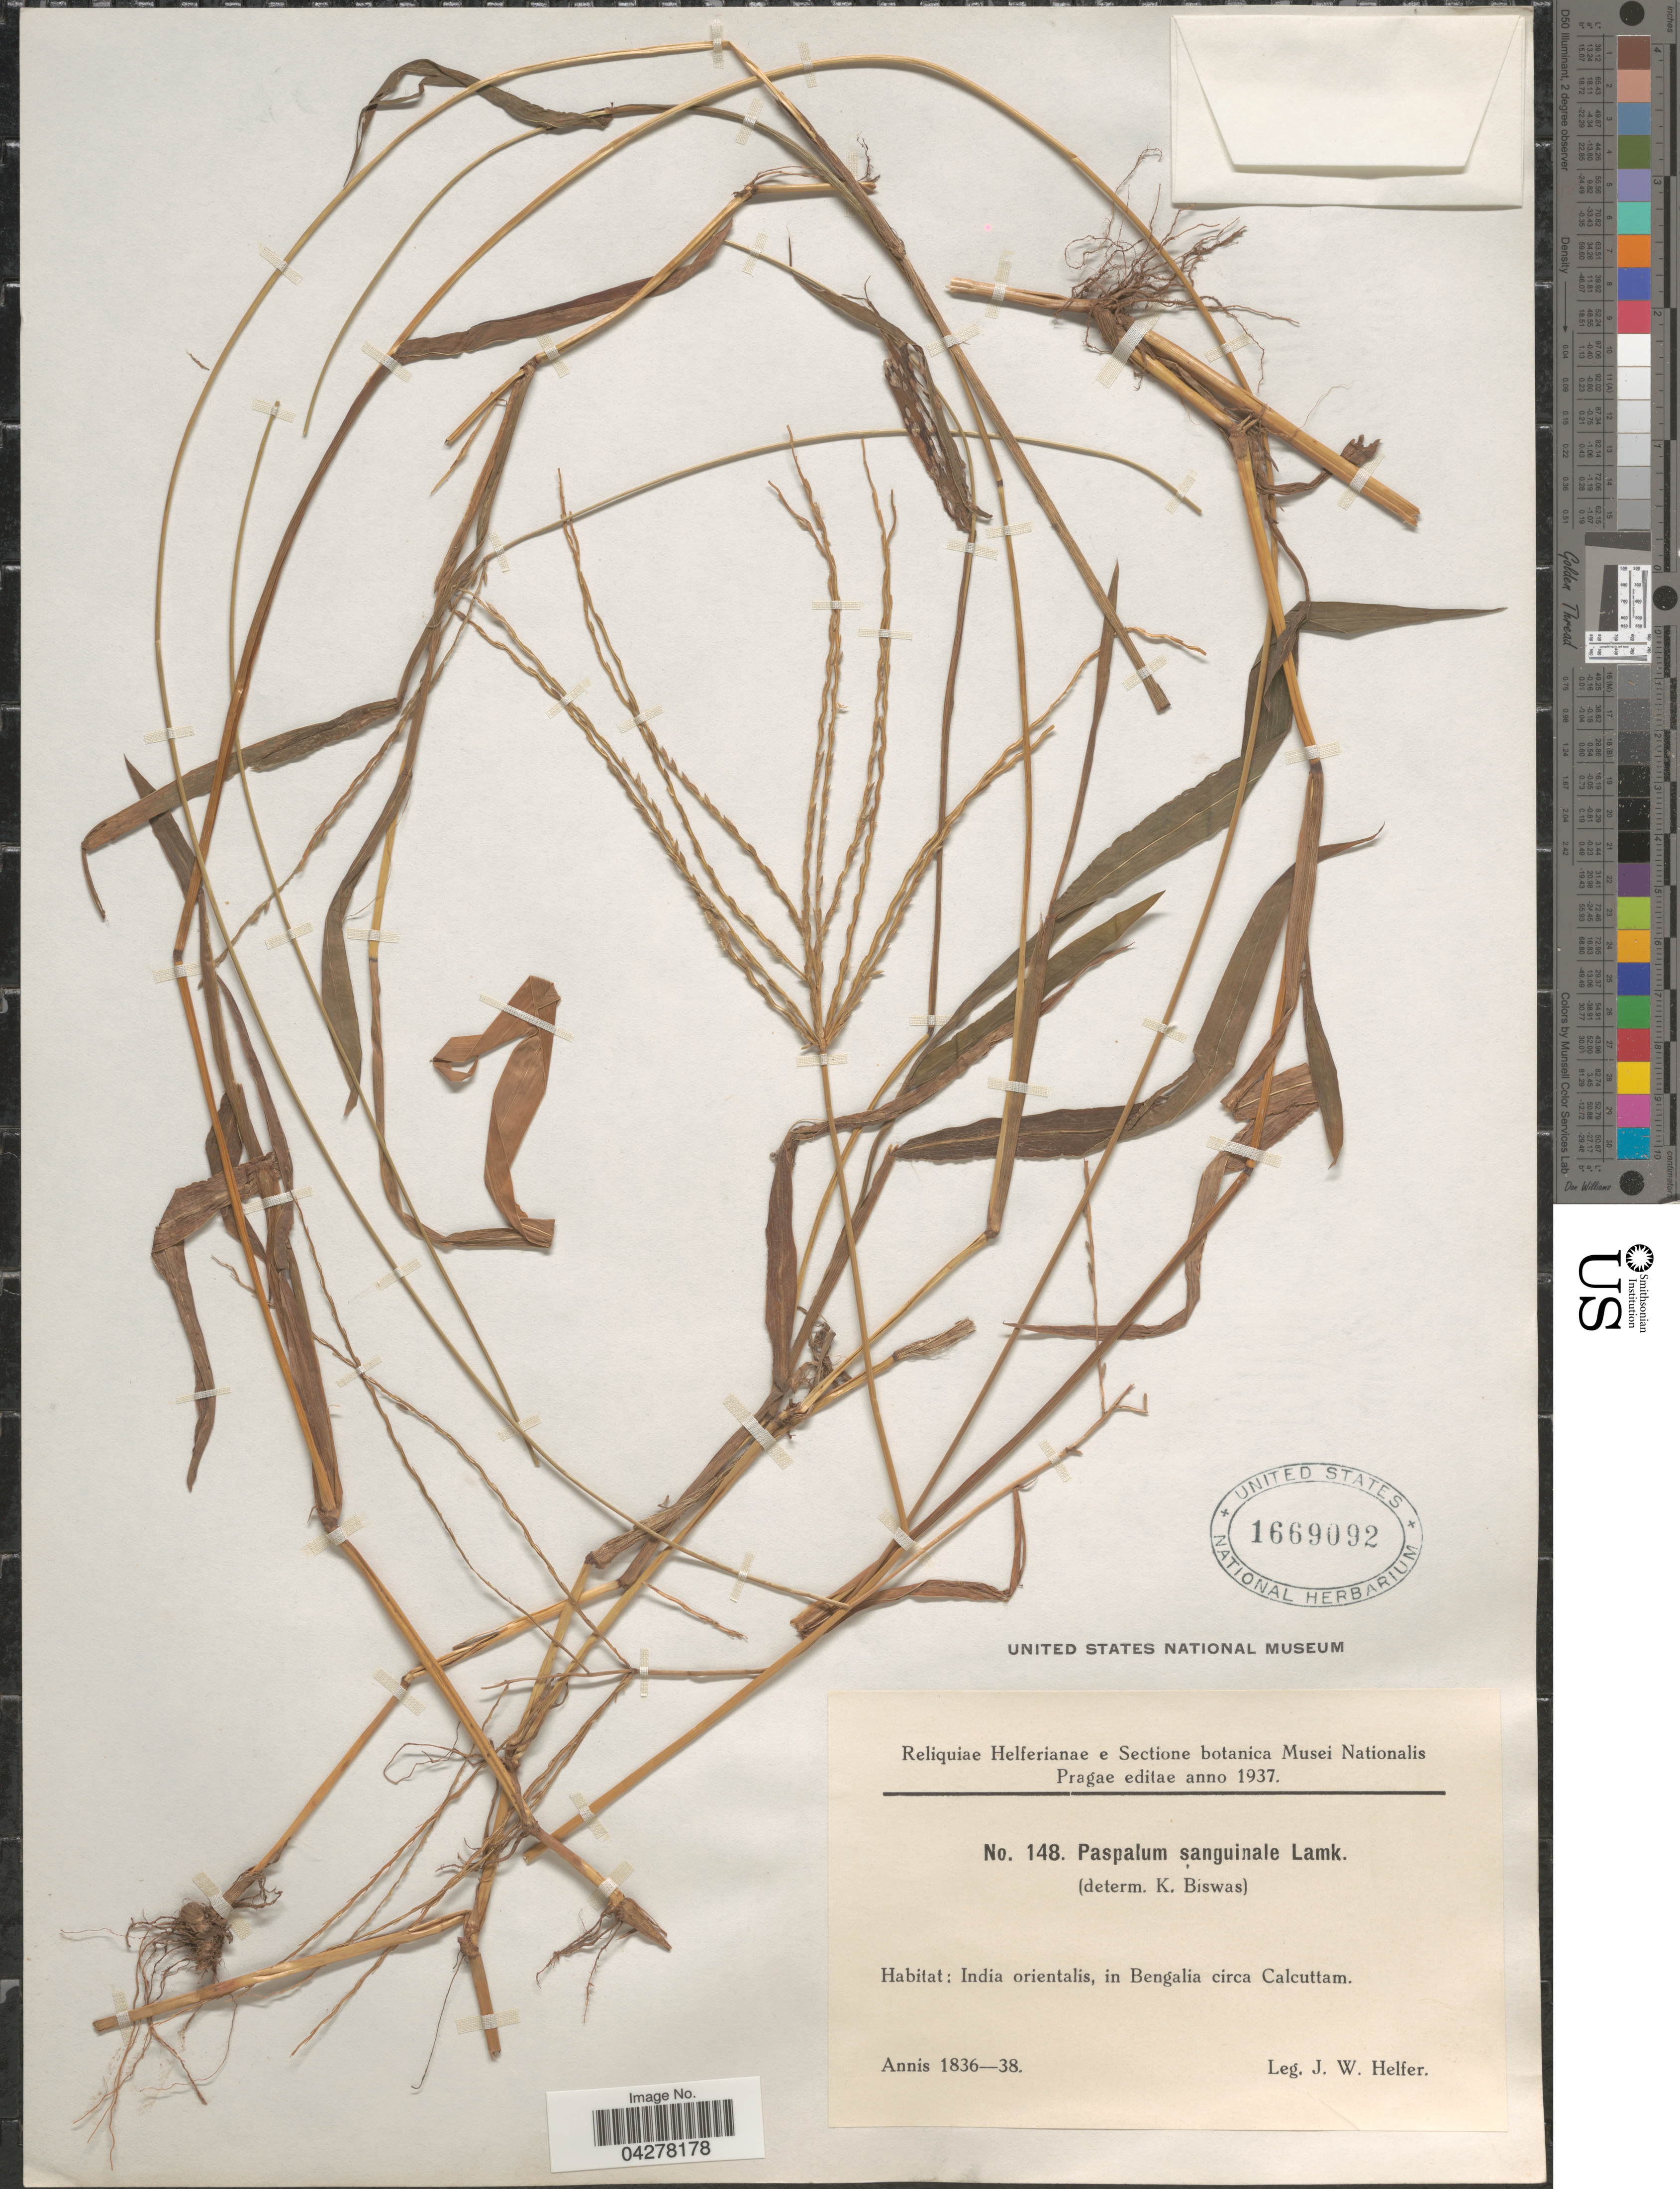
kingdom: Plantae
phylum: Tracheophyta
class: Liliopsida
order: Poales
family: Poaceae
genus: Digitaria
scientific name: Digitaria heterantha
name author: (Hook. f.) Merr.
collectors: J. W. Helfer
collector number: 148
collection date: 1836/1838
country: India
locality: India orientalis, in Bengalia circa Calcuttam.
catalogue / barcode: US 1669092